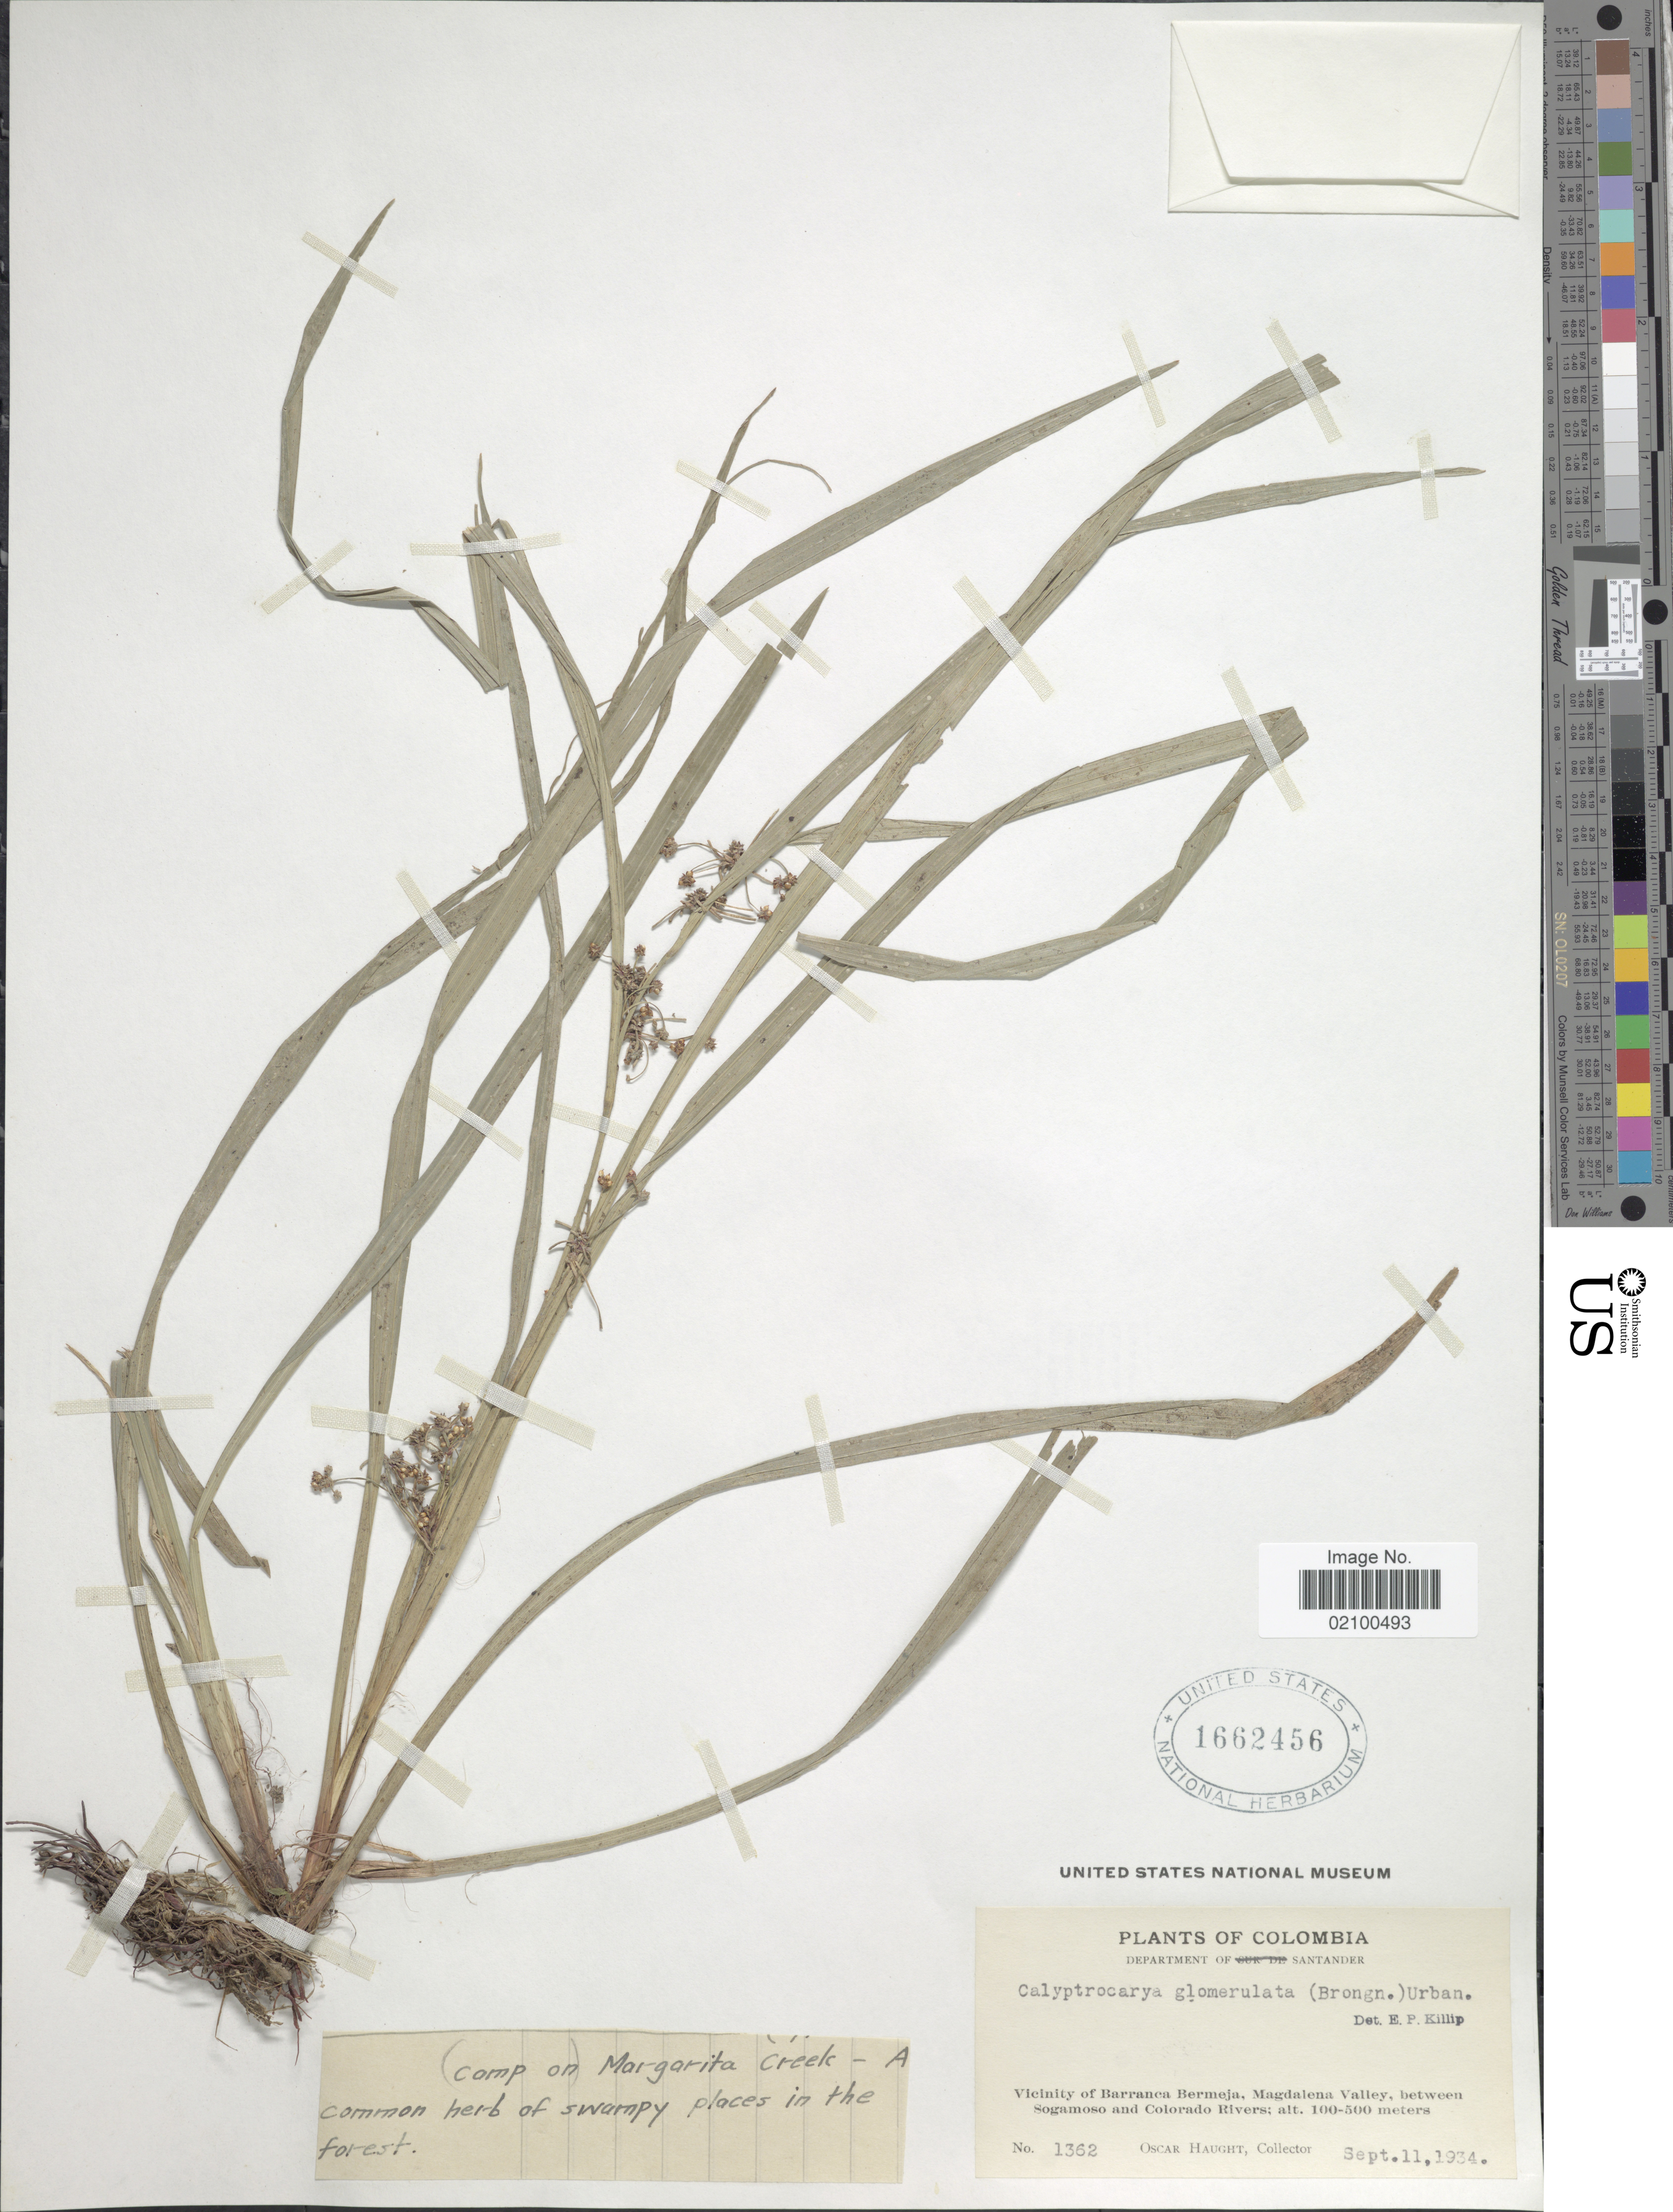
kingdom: Plantae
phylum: Tracheophyta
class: Liliopsida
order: Poales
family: Cyperaceae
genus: Calyptrocarya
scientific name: Calyptrocarya glomerulata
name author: (Brongn.) Urb.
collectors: O. L. Haught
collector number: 1362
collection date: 1934-09-11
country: Colombia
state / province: Santander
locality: Department of Santander. Vicinity of Barranca Bermeja, Magdalena Valley, between Sogamoso and Colorado Rivers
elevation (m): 100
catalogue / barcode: US 1662456